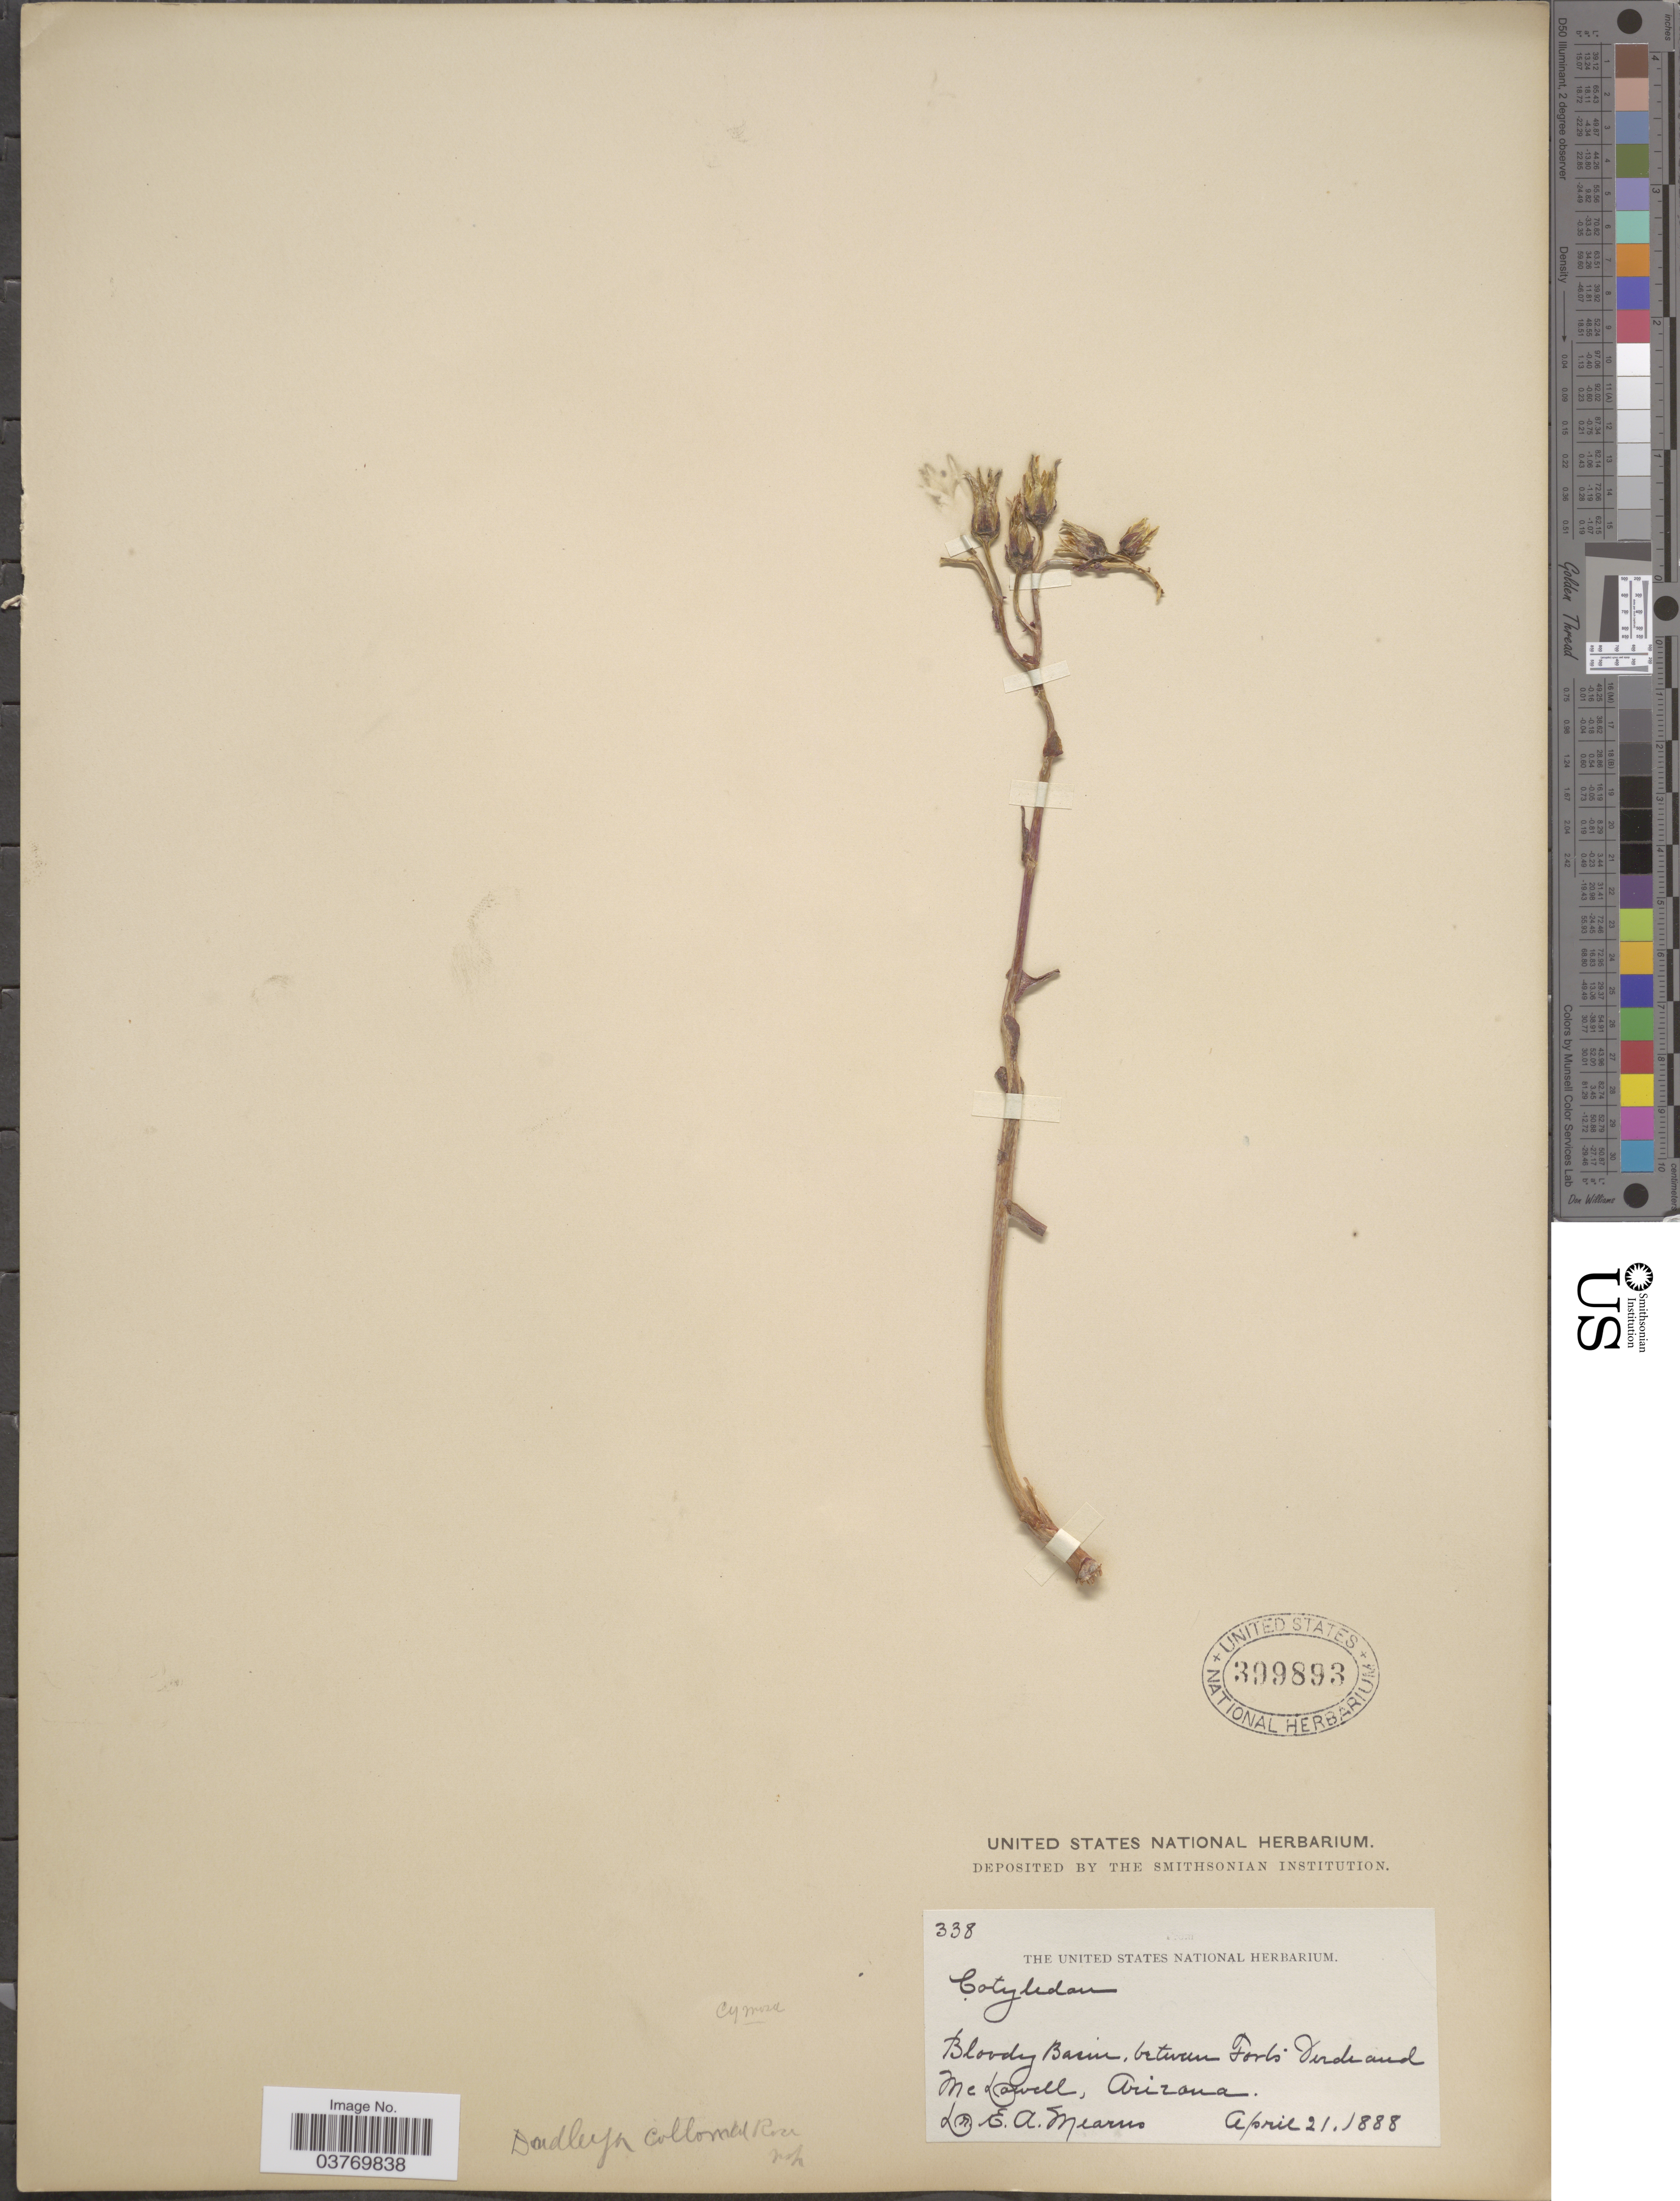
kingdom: Plantae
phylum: Tracheophyta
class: Magnoliopsida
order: Saxifragales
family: Crassulaceae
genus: Dudleya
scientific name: Dudleya collomiae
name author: Rose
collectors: E. A. Mearns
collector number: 338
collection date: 1888-04-21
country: United States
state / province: Arizona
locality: Bloody Basin, between Forts Verde and McDowell.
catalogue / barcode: US 399893